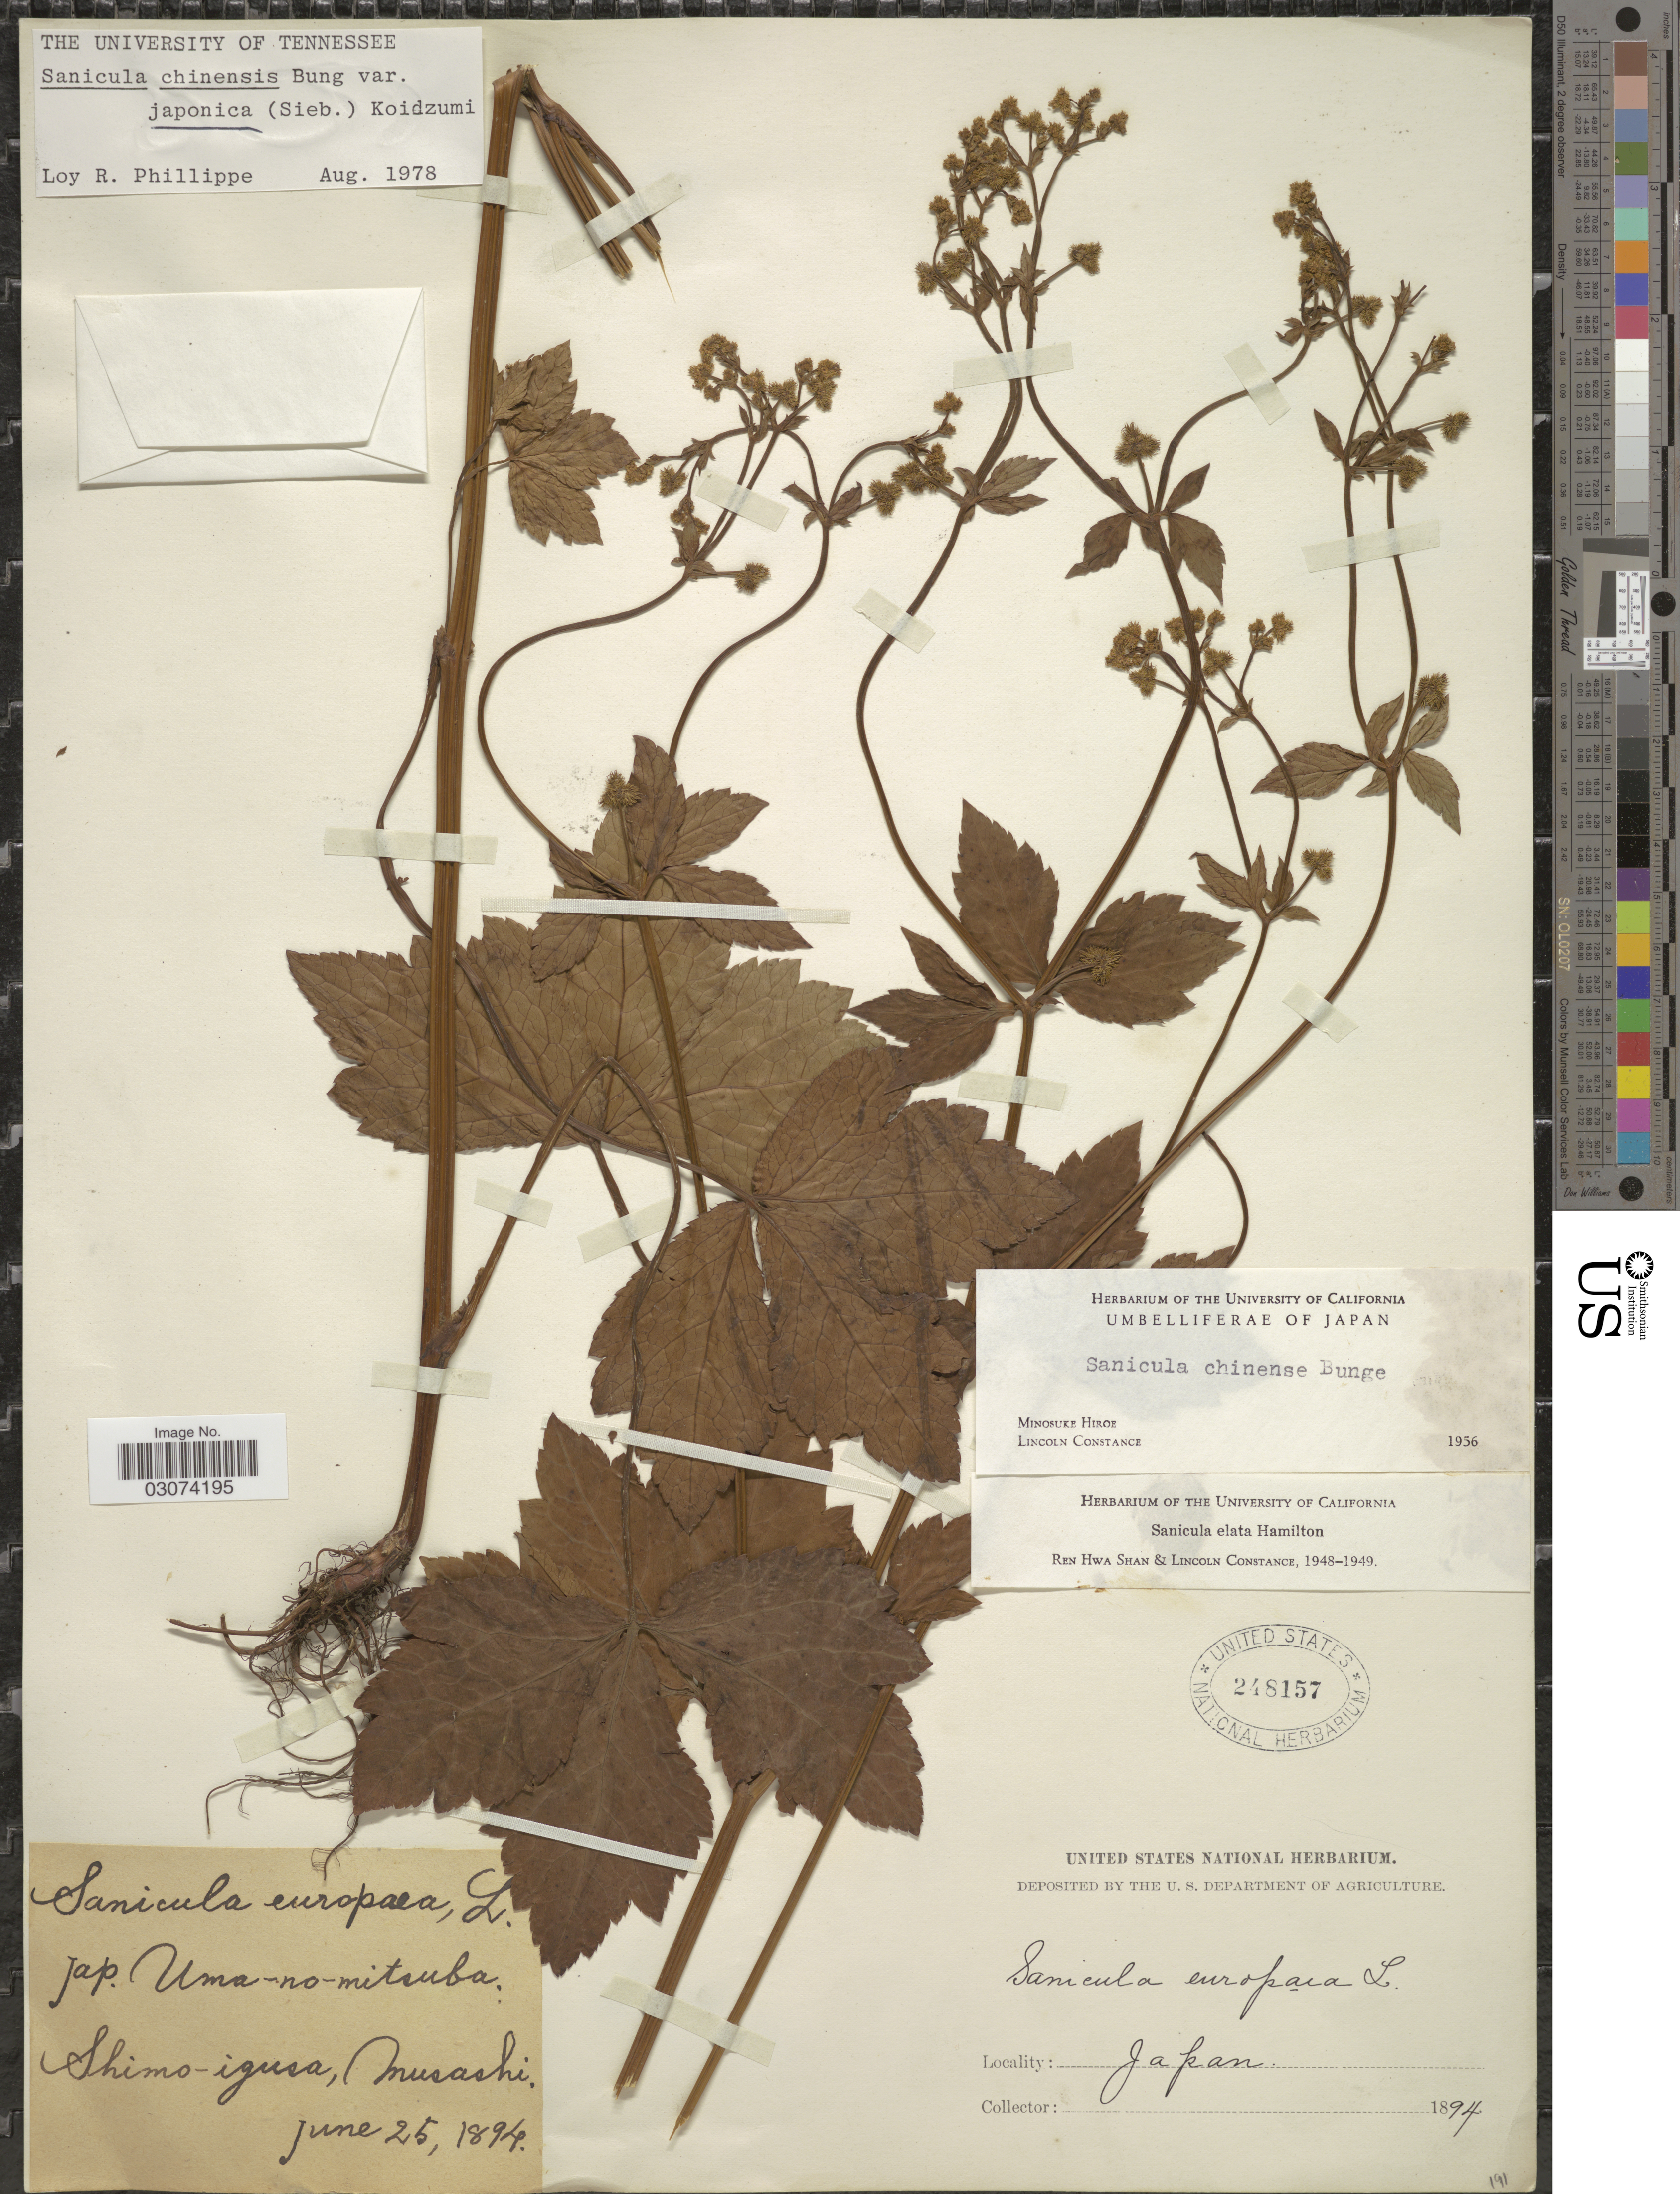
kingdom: Plantae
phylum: Tracheophyta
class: Magnoliopsida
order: Apiales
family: Apiaceae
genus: Sanicula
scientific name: Sanicula chinensis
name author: Bunge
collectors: ex herb. United States National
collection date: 1894-06-25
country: Japan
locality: Shimo-igusa, Musashi.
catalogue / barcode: US 248157